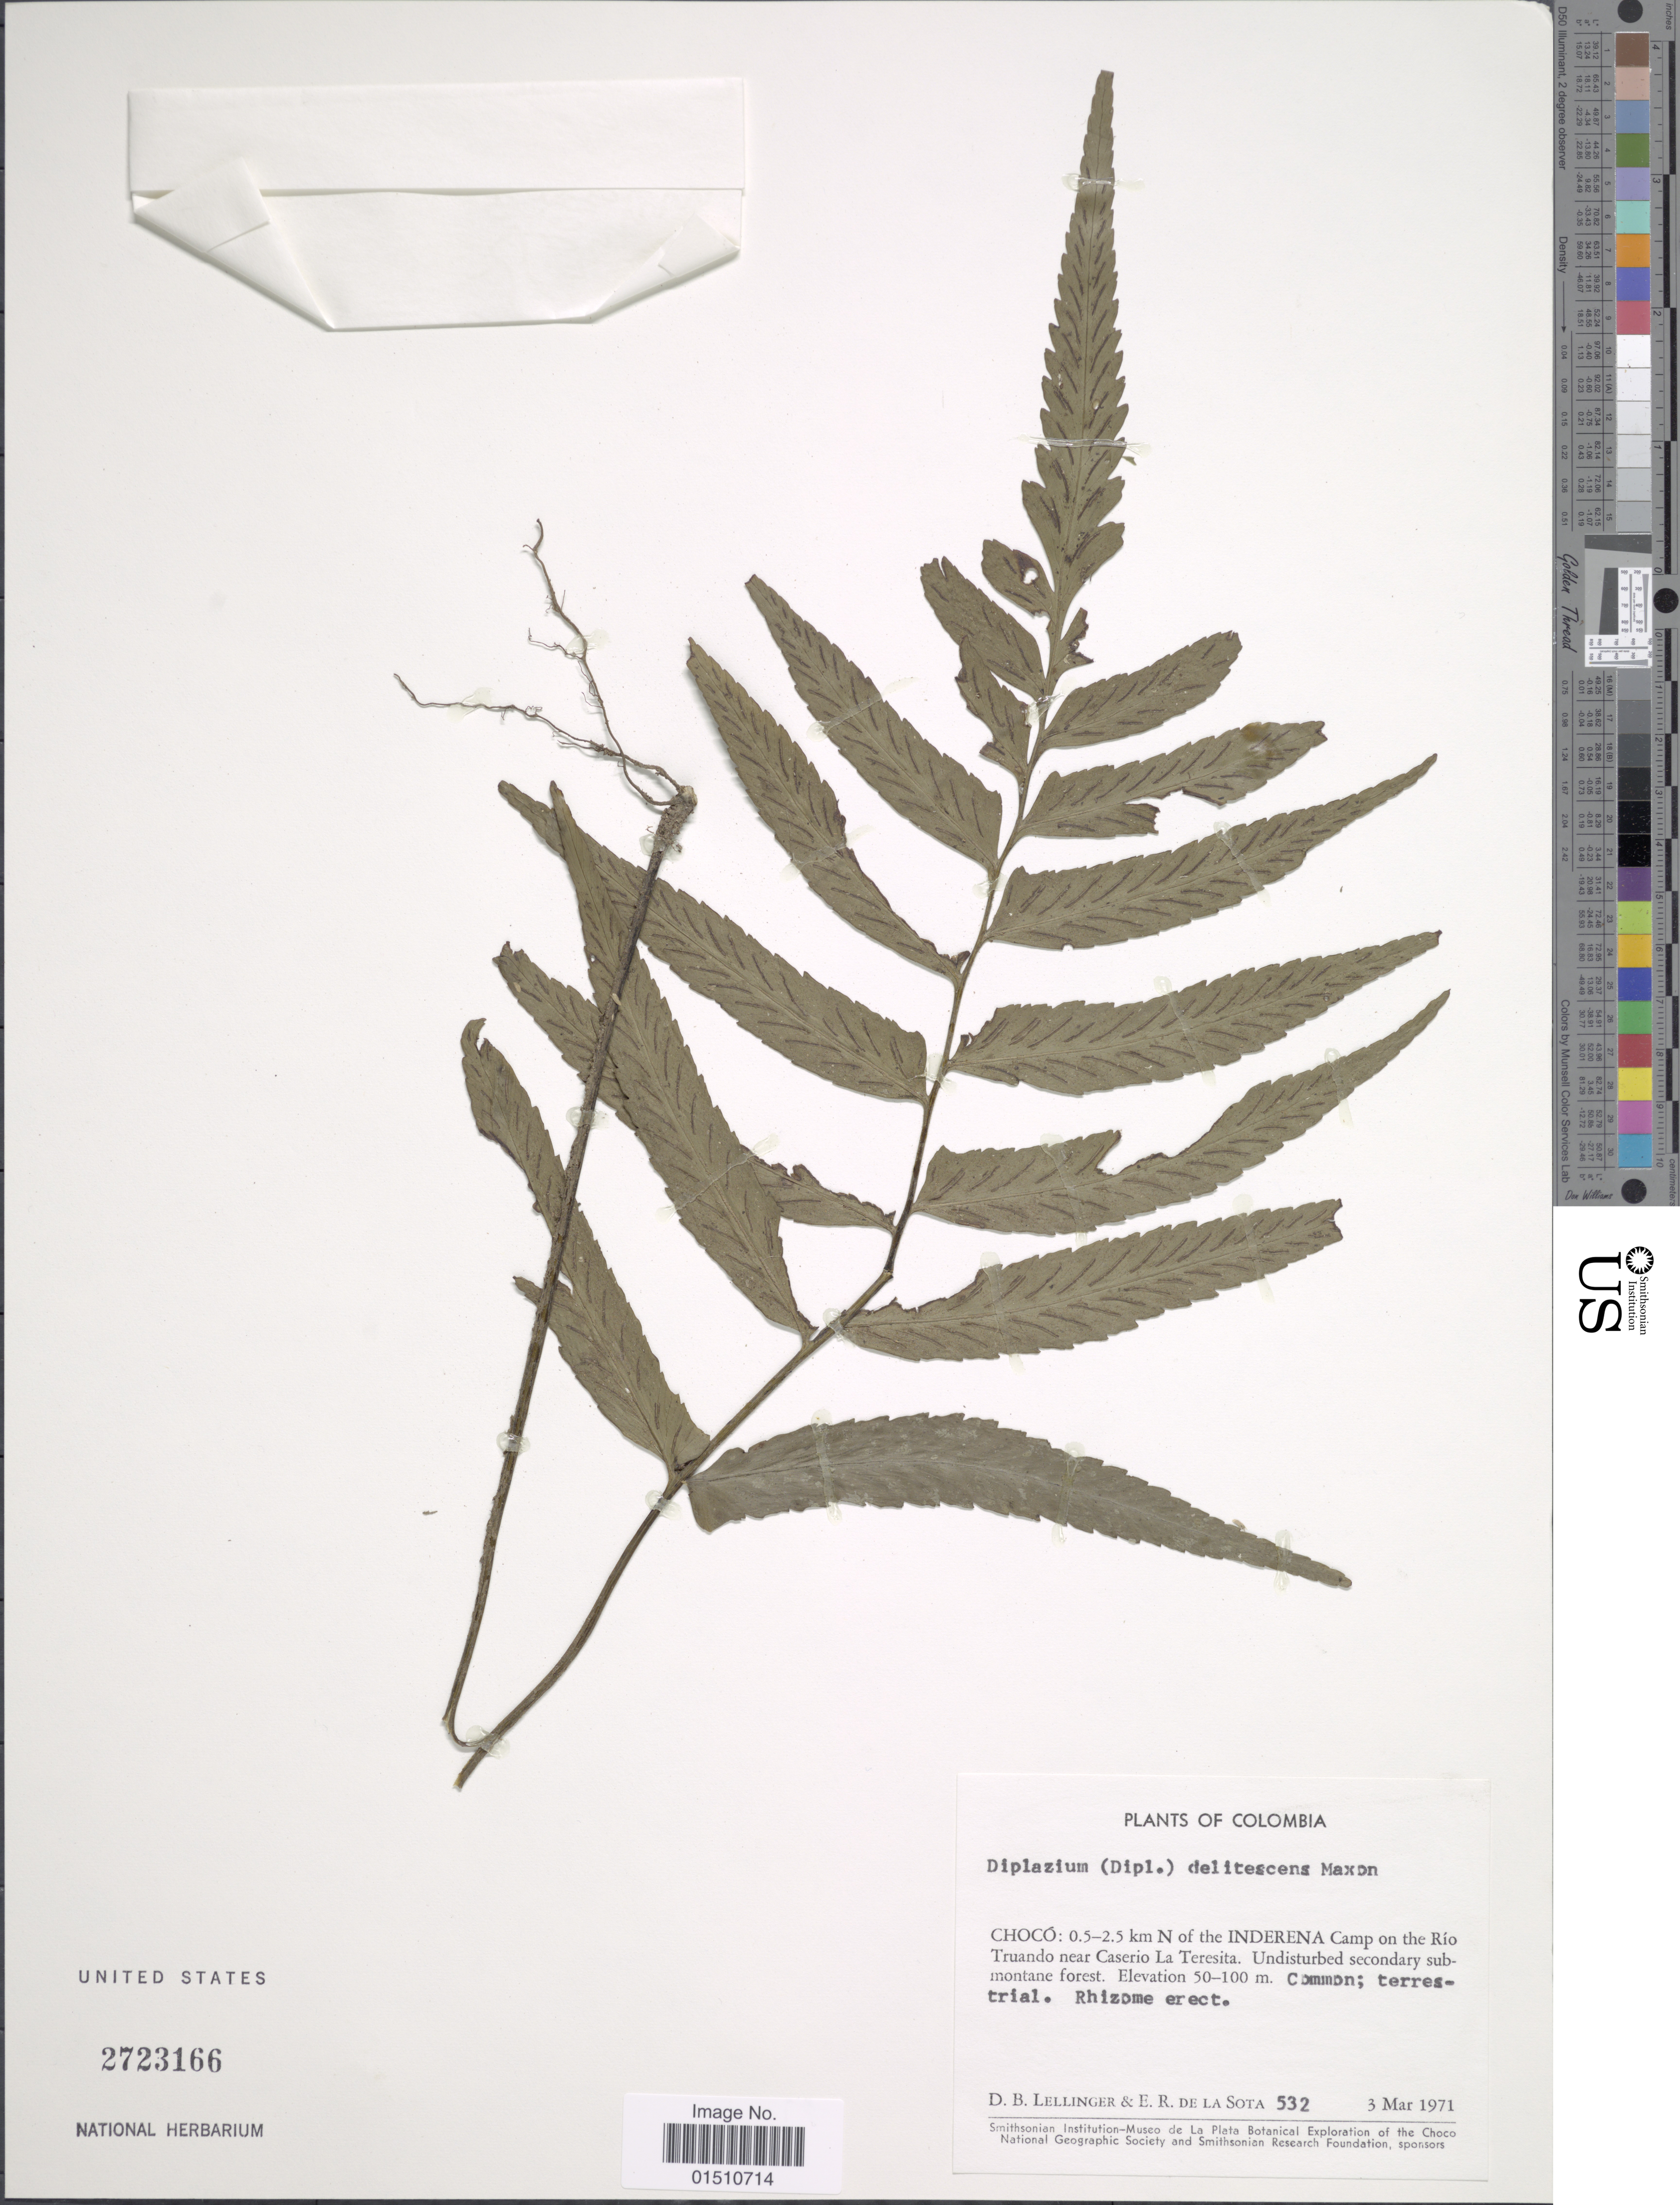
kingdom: Plantae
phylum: Tracheophyta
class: Polypodiopsida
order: Polypodiales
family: Aspleniaceae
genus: Asplenium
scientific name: Asplenium delitescens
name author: (Maxon) L.D. Gómez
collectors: D. B. Lellinger & E. R. de la Sota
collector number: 532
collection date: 1971-03-03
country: Colombia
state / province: Chocó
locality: Colombia, 0.5-2.5 km N of the INDERENA Camp on the Rio Truando near Caserio La Teresita.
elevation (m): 50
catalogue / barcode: US 2723166